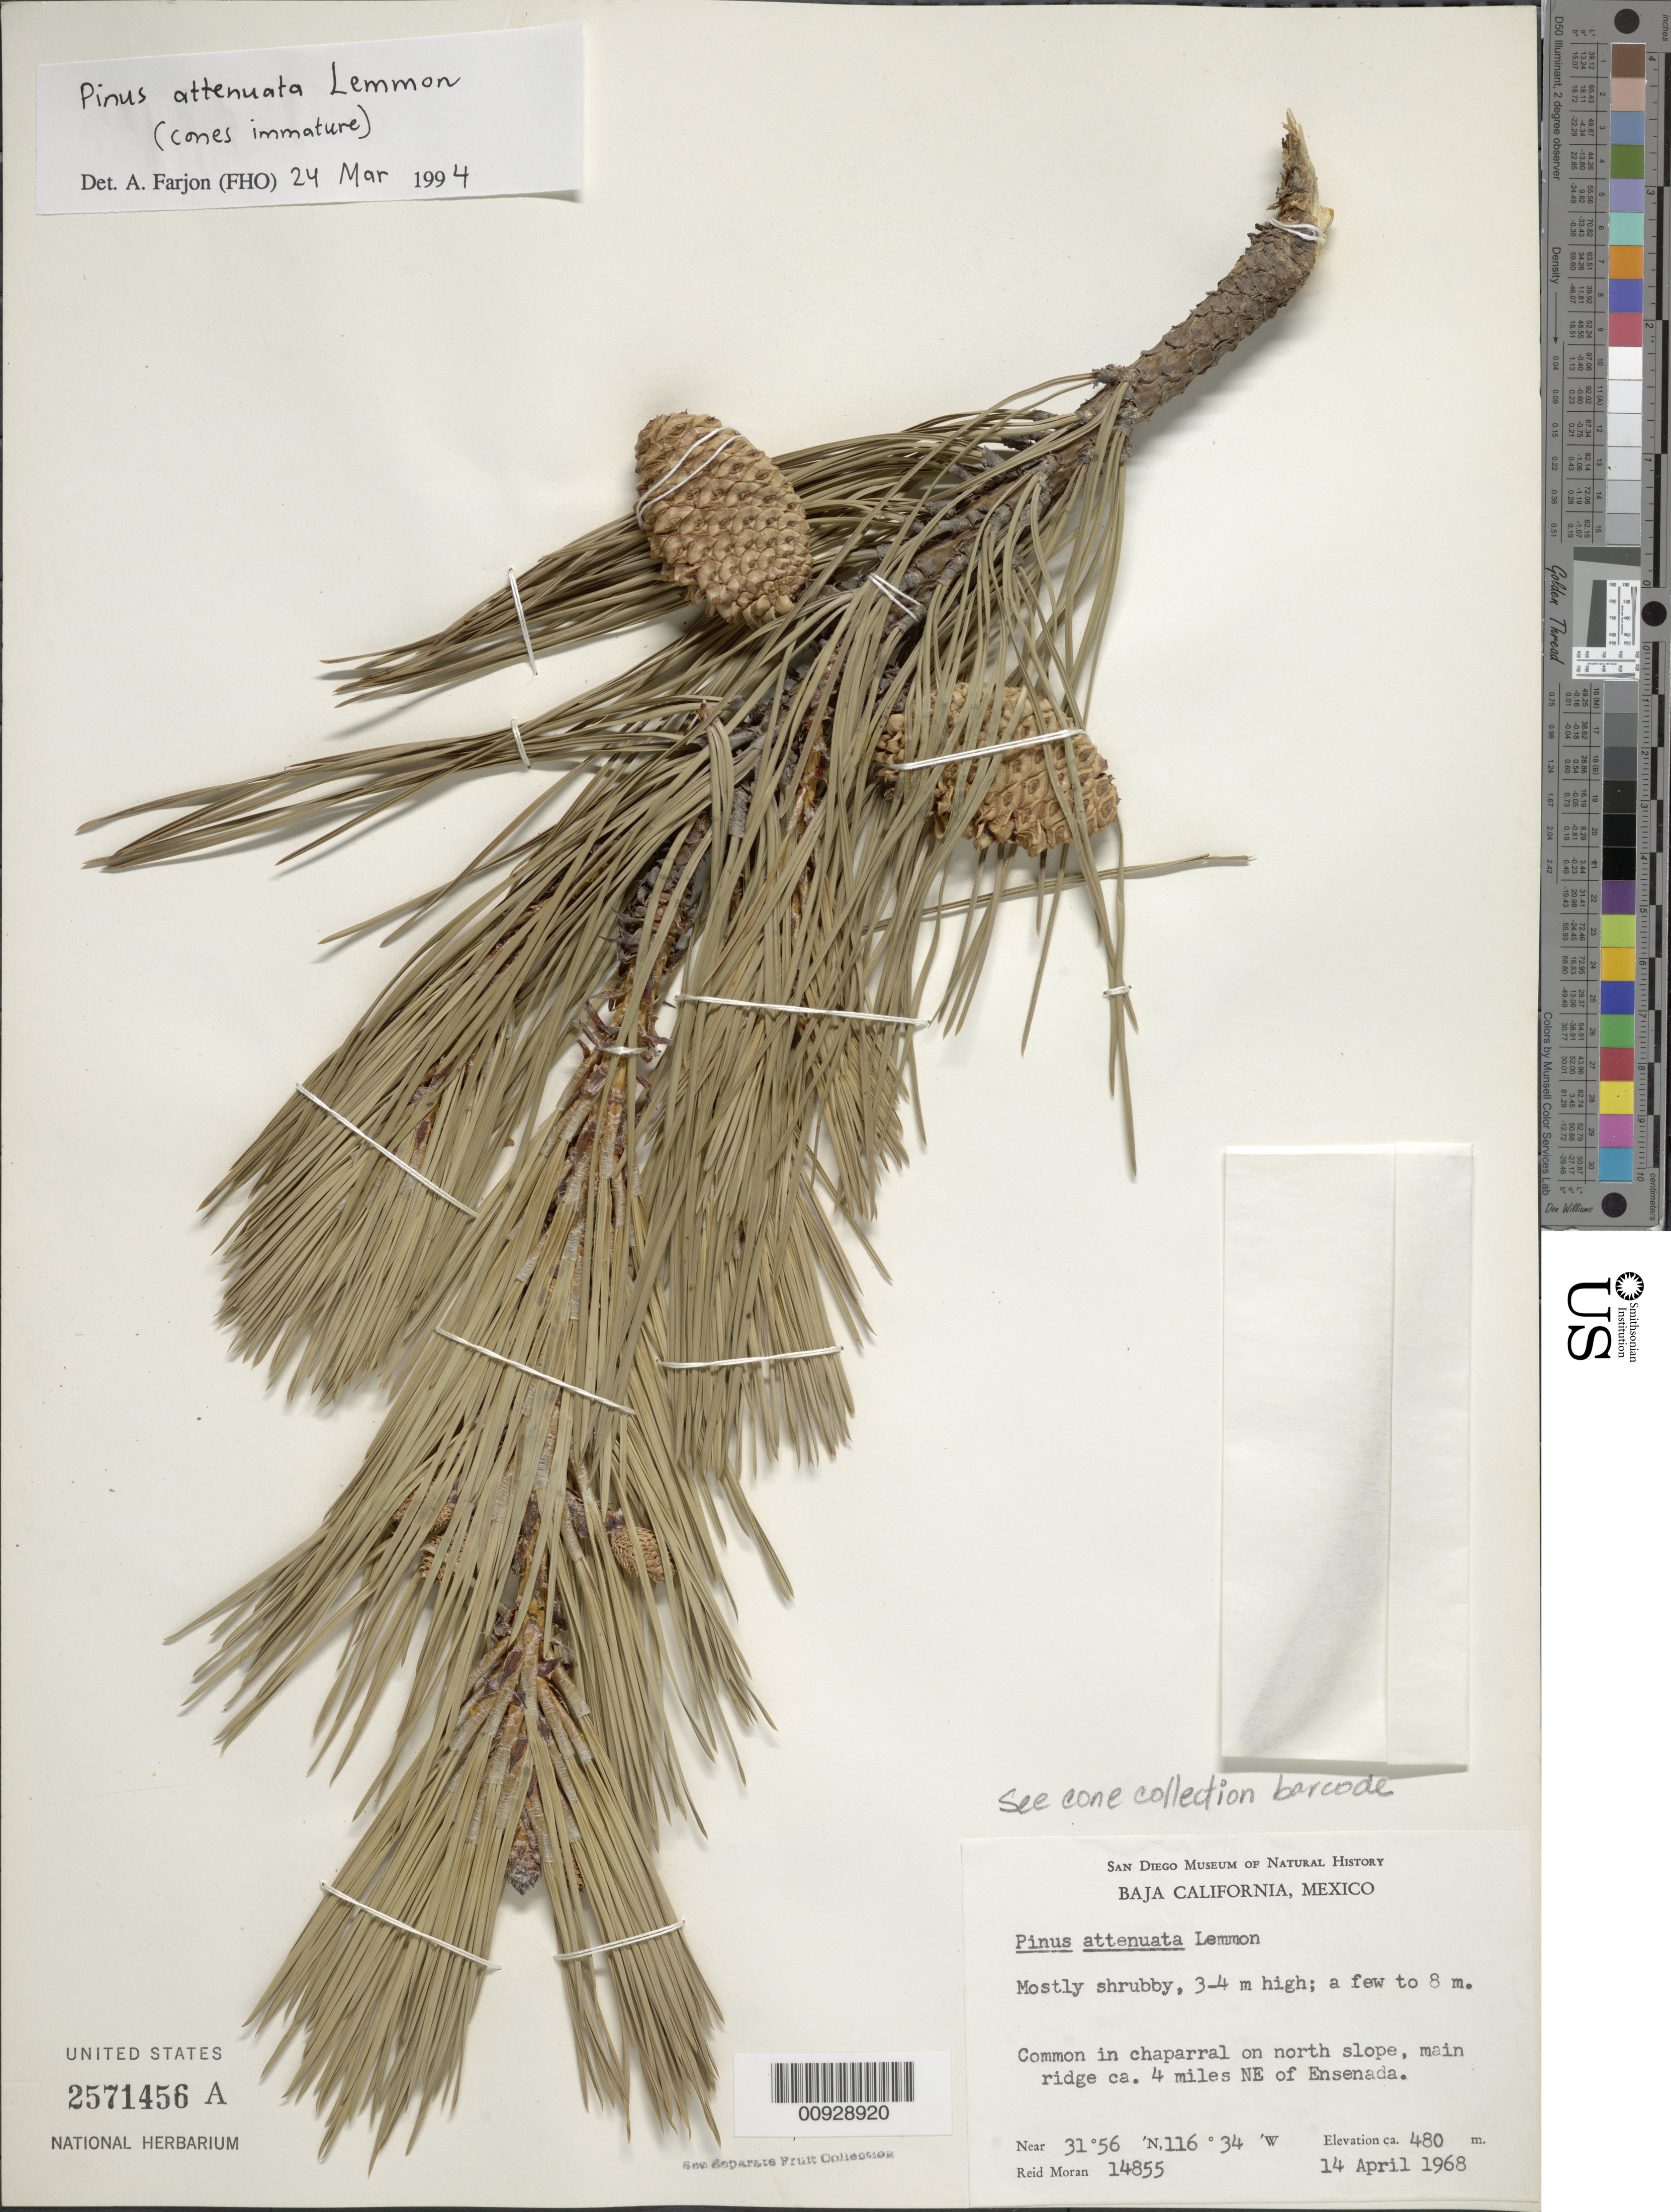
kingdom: Plantae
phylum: Tracheophyta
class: Pinopsida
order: Pinales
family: Pinaceae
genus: Pinus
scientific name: Pinus attenuata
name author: Lemmon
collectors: R. V. Moran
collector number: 14855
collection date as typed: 14 Apr 1968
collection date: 1968-04-14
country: Mexico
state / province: Baja California Norte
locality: Main ridge ca. 4 miles NE of Ensenada.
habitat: In chaparral on north slope.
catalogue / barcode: US 2571456A